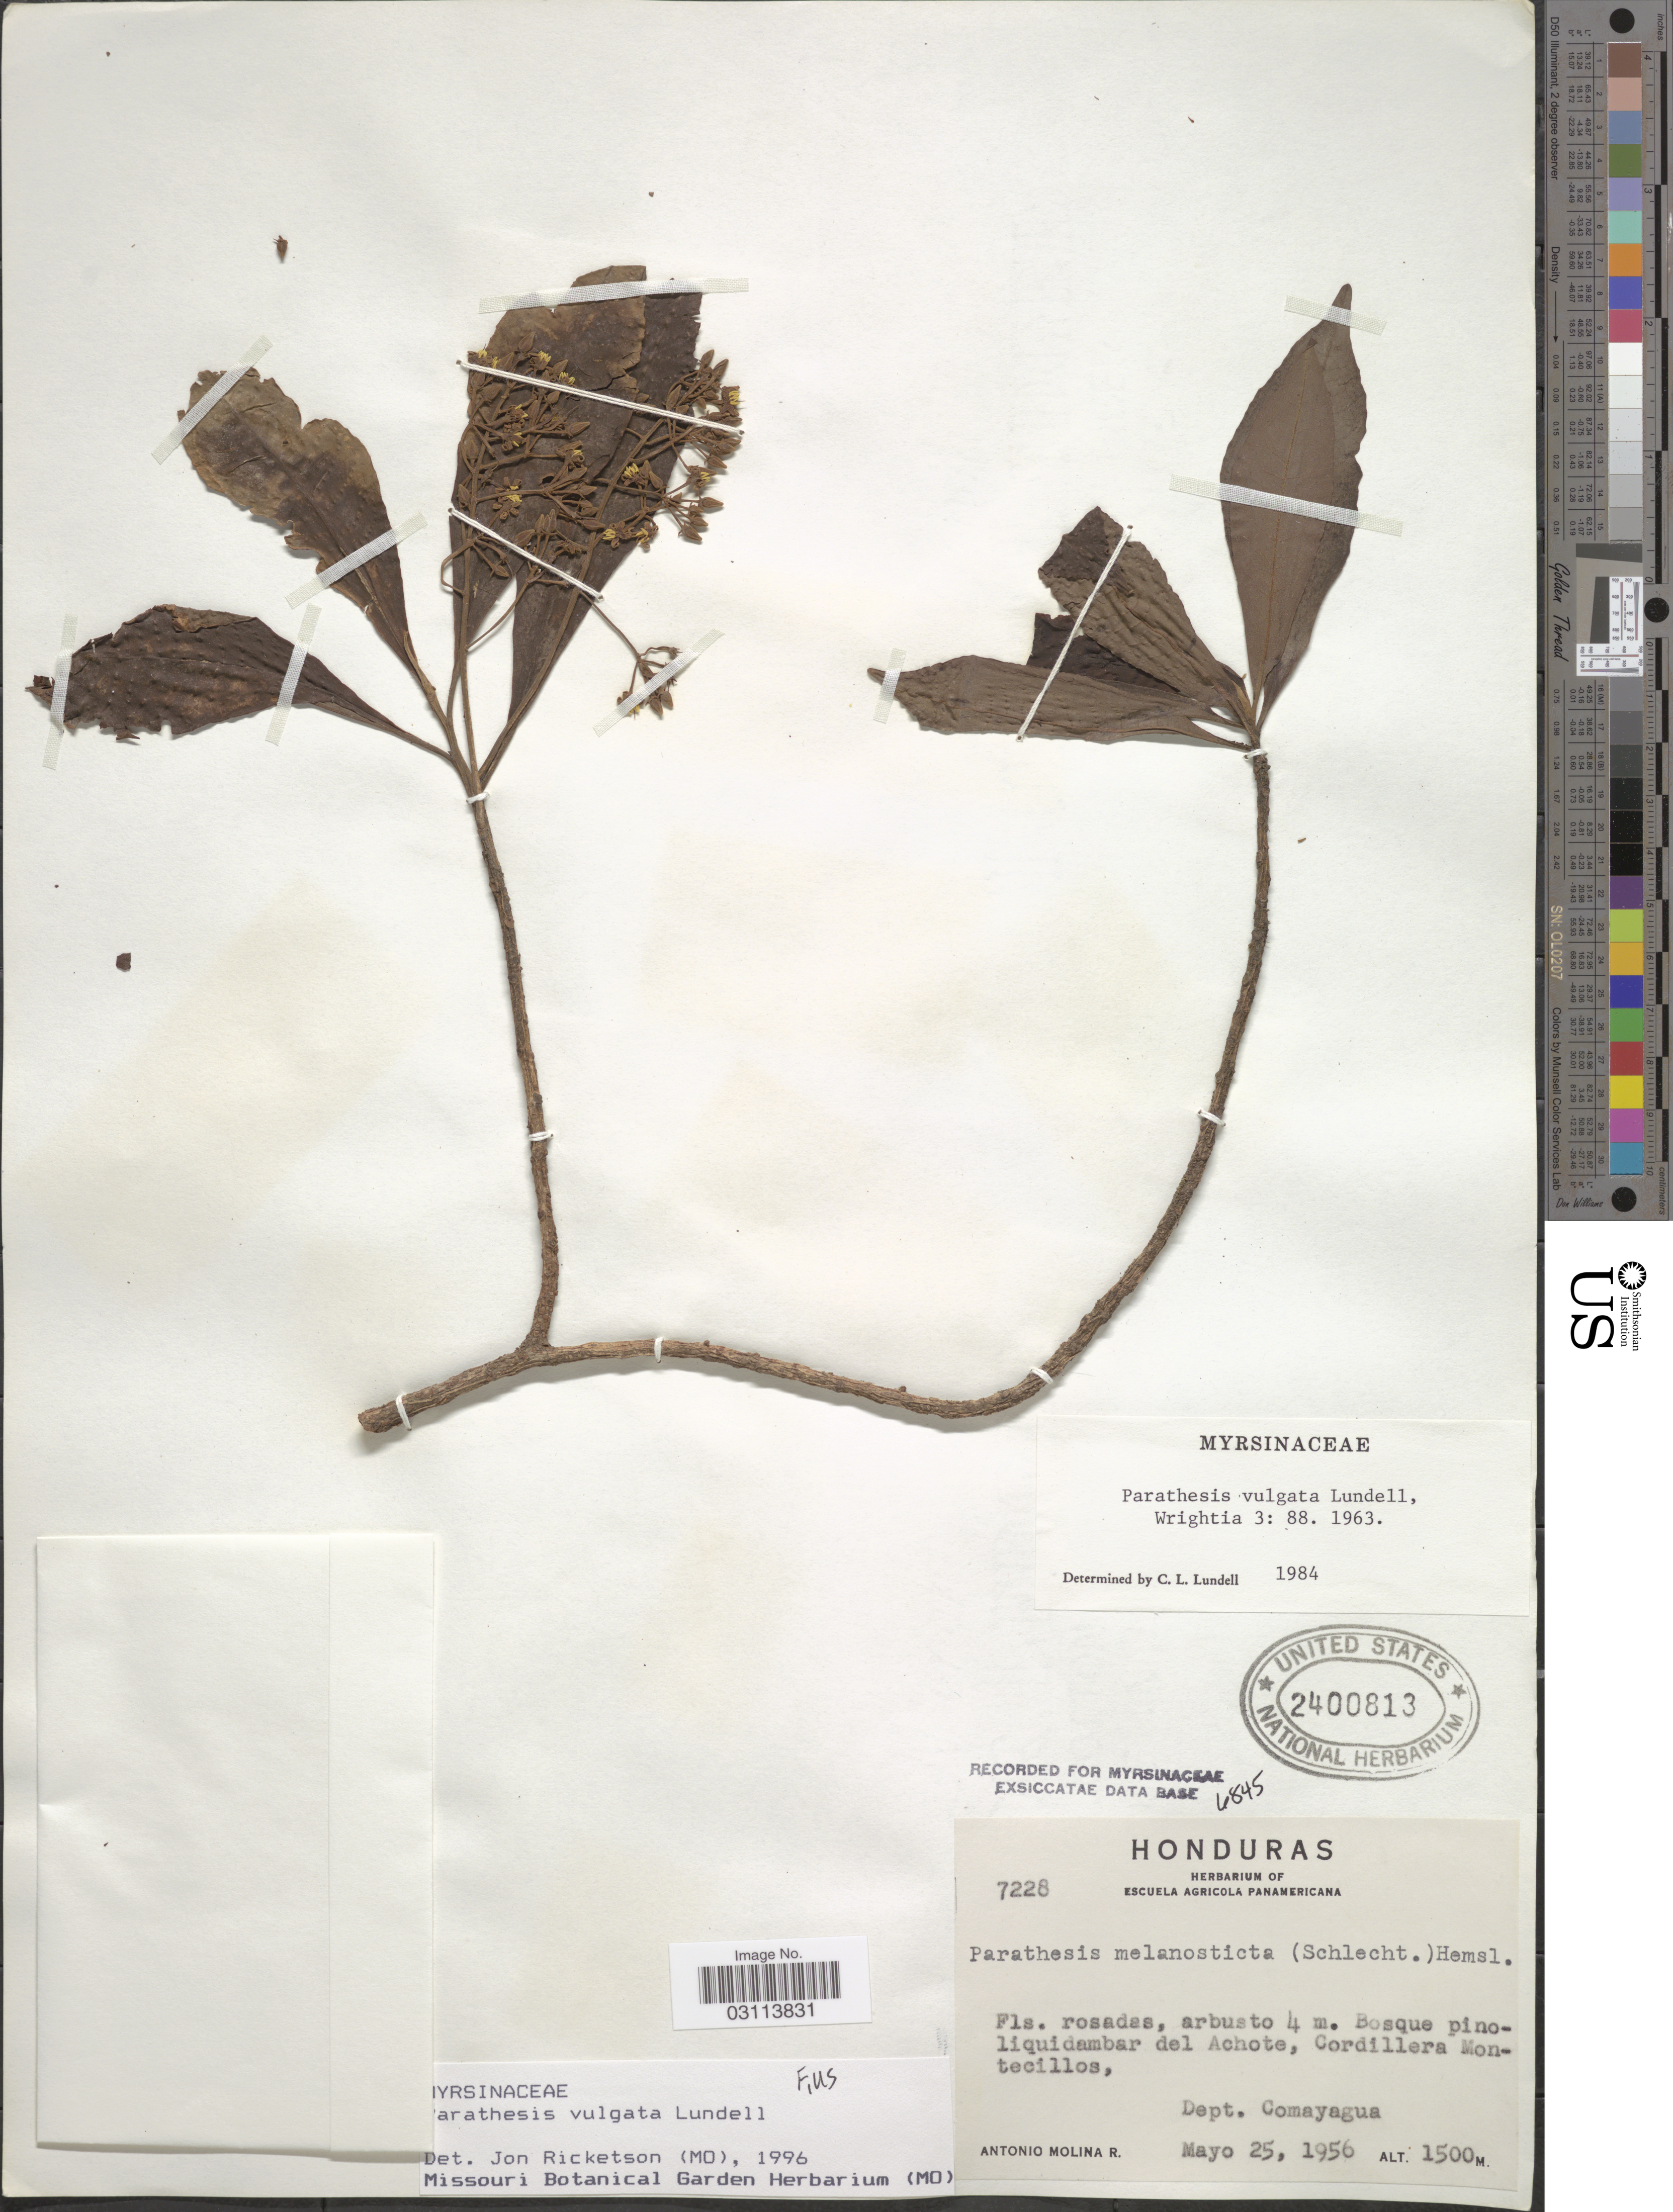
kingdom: Plantae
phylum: Tracheophyta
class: Magnoliopsida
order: Ericales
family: Primulaceae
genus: Parathesis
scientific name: Parathesis vulgata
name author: Lundell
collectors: A. Molina R.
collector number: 7228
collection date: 1956-05-25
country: Honduras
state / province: Comayagua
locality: Bosque pino-liquidambar del Achote, Cordillera Montecillos, Dept. Comayagua.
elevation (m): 1500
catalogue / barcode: US 2400813